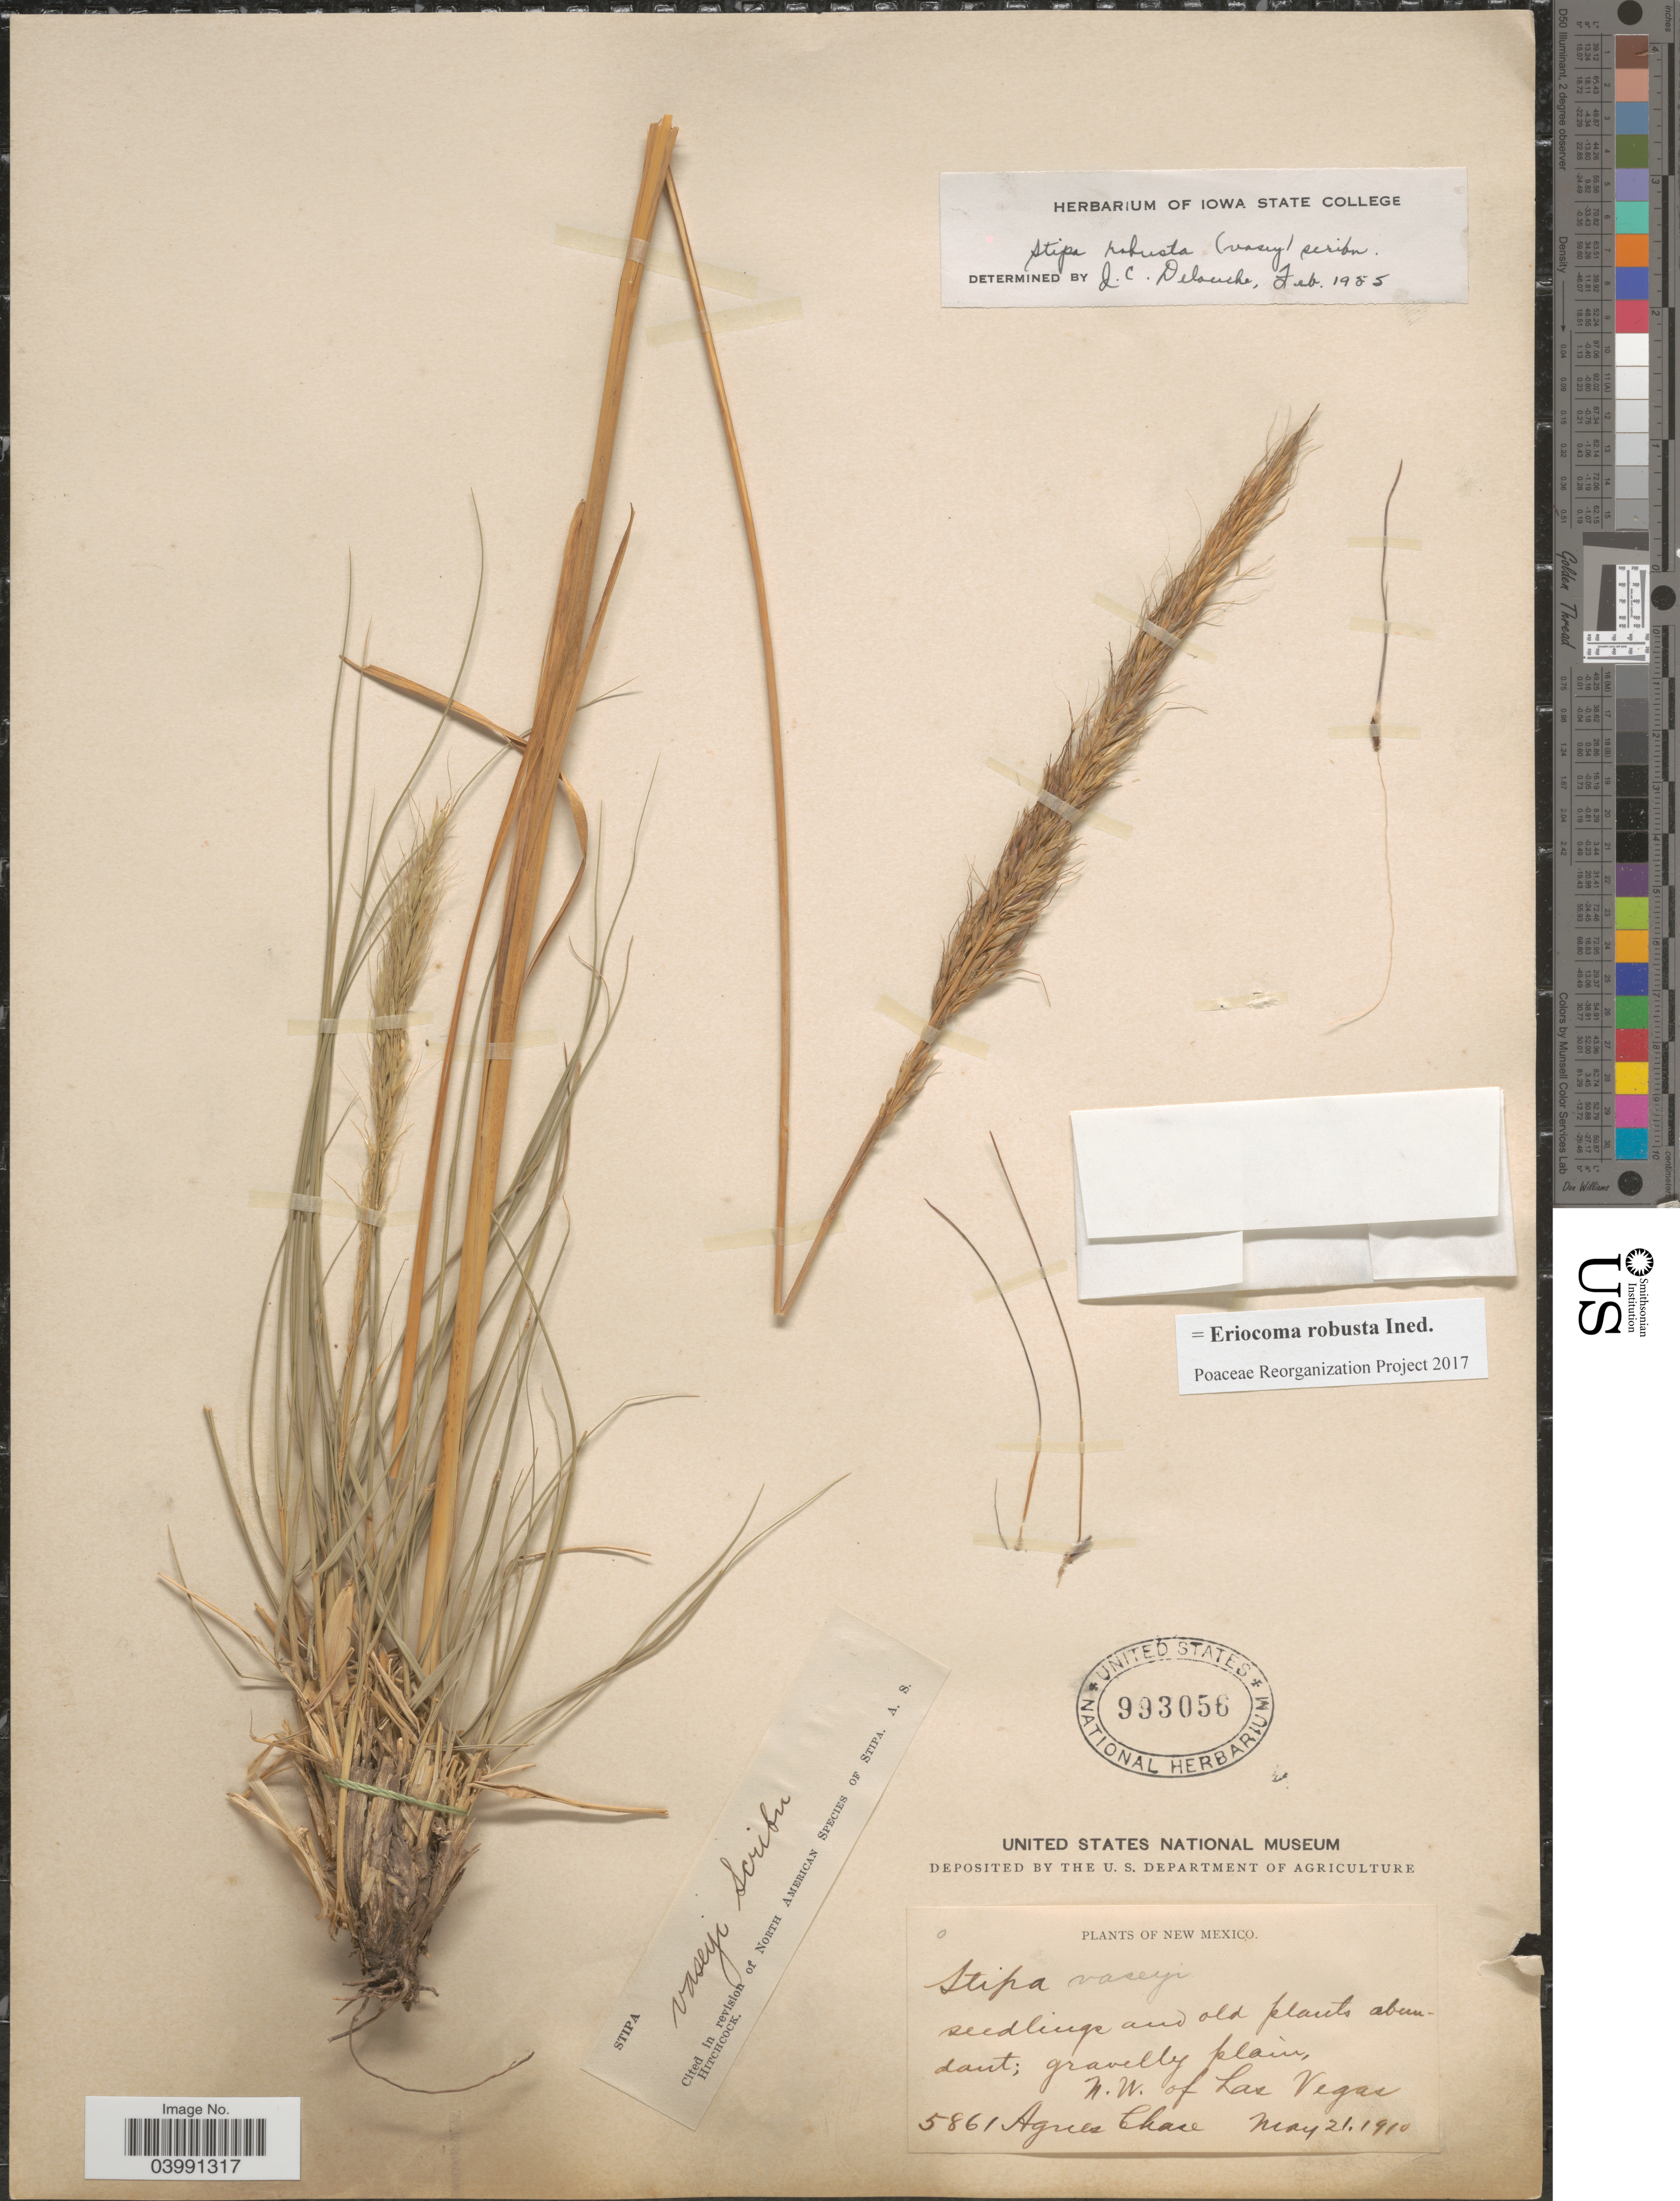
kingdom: Plantae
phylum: Tracheophyta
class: Liliopsida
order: Poales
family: Poaceae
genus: Eriocoma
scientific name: Eriocoma robusta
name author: (Vasey) Romasch.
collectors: A. Chase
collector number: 5861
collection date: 1910-05-21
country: United States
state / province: New Mexico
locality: N.W. of Las Vegas.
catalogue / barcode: US 993056